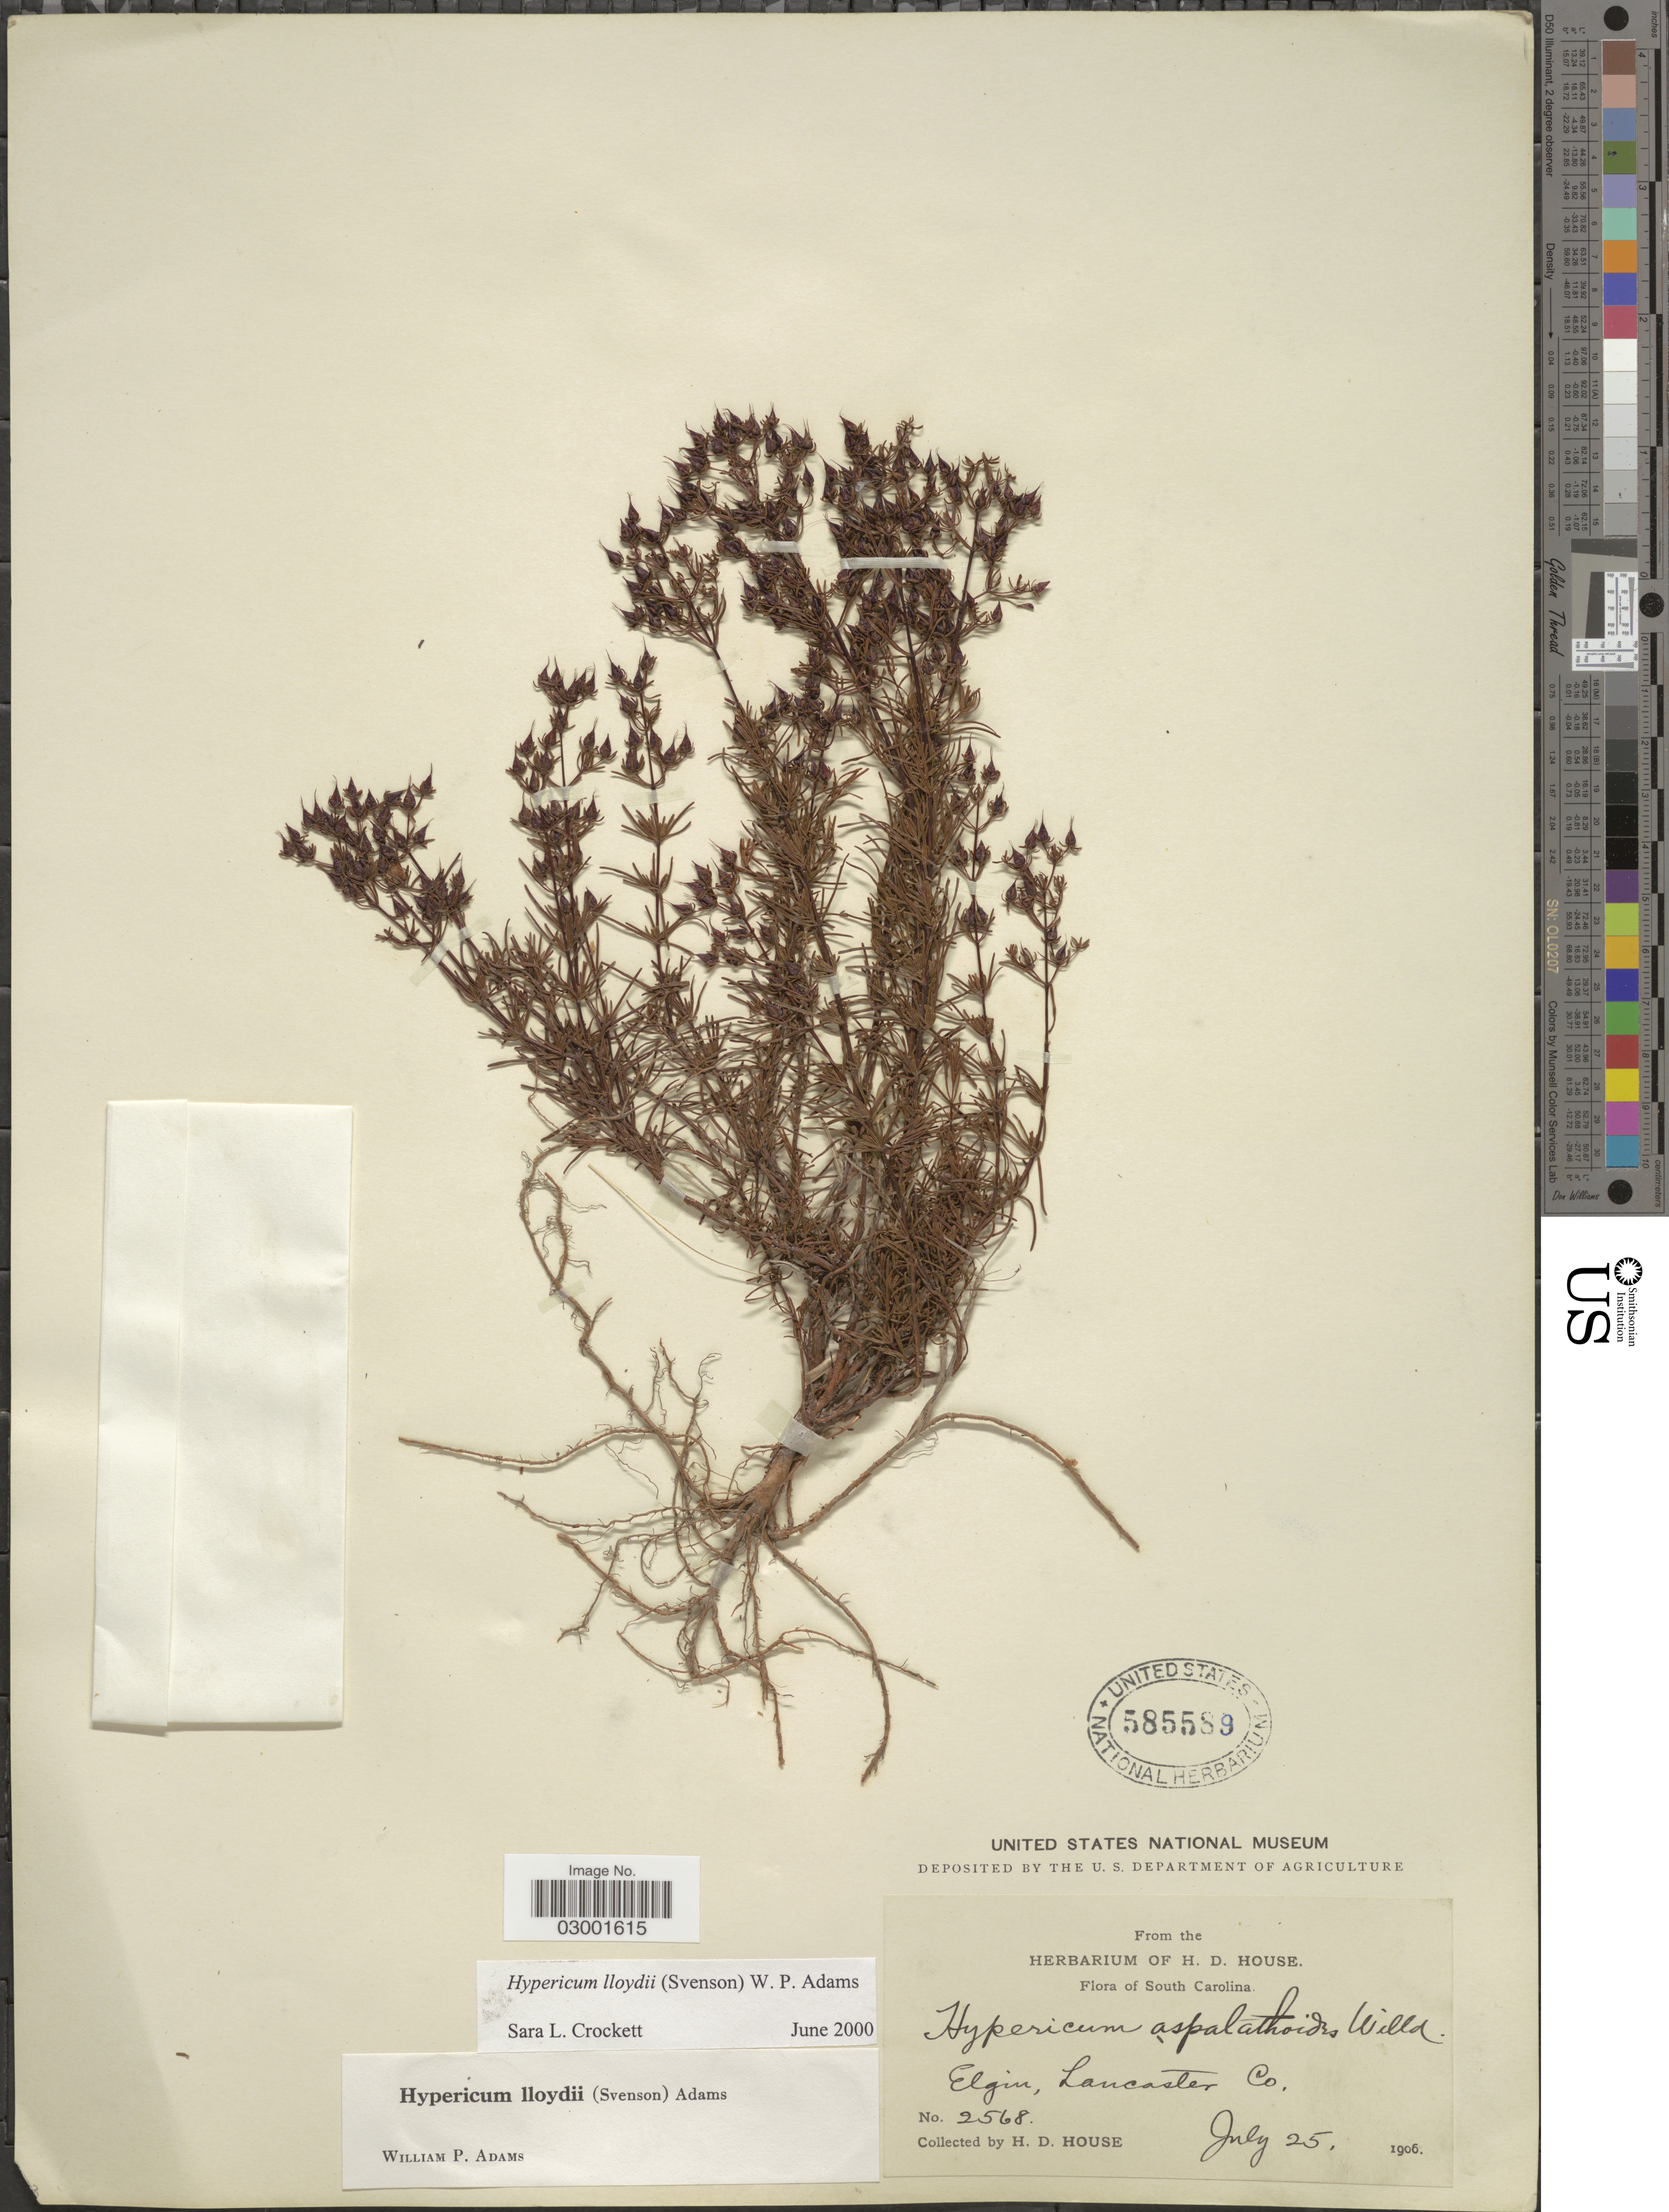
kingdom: Plantae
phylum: Tracheophyta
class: Magnoliopsida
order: Malpighiales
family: Hypericaceae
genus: Hypericum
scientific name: Hypericum lloydii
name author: (Svenson) W.P. Adams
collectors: H. D. House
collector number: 2568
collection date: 1906-07-25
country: United States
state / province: South Carolina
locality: Elgin, Lancaster Co.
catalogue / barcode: US 585589